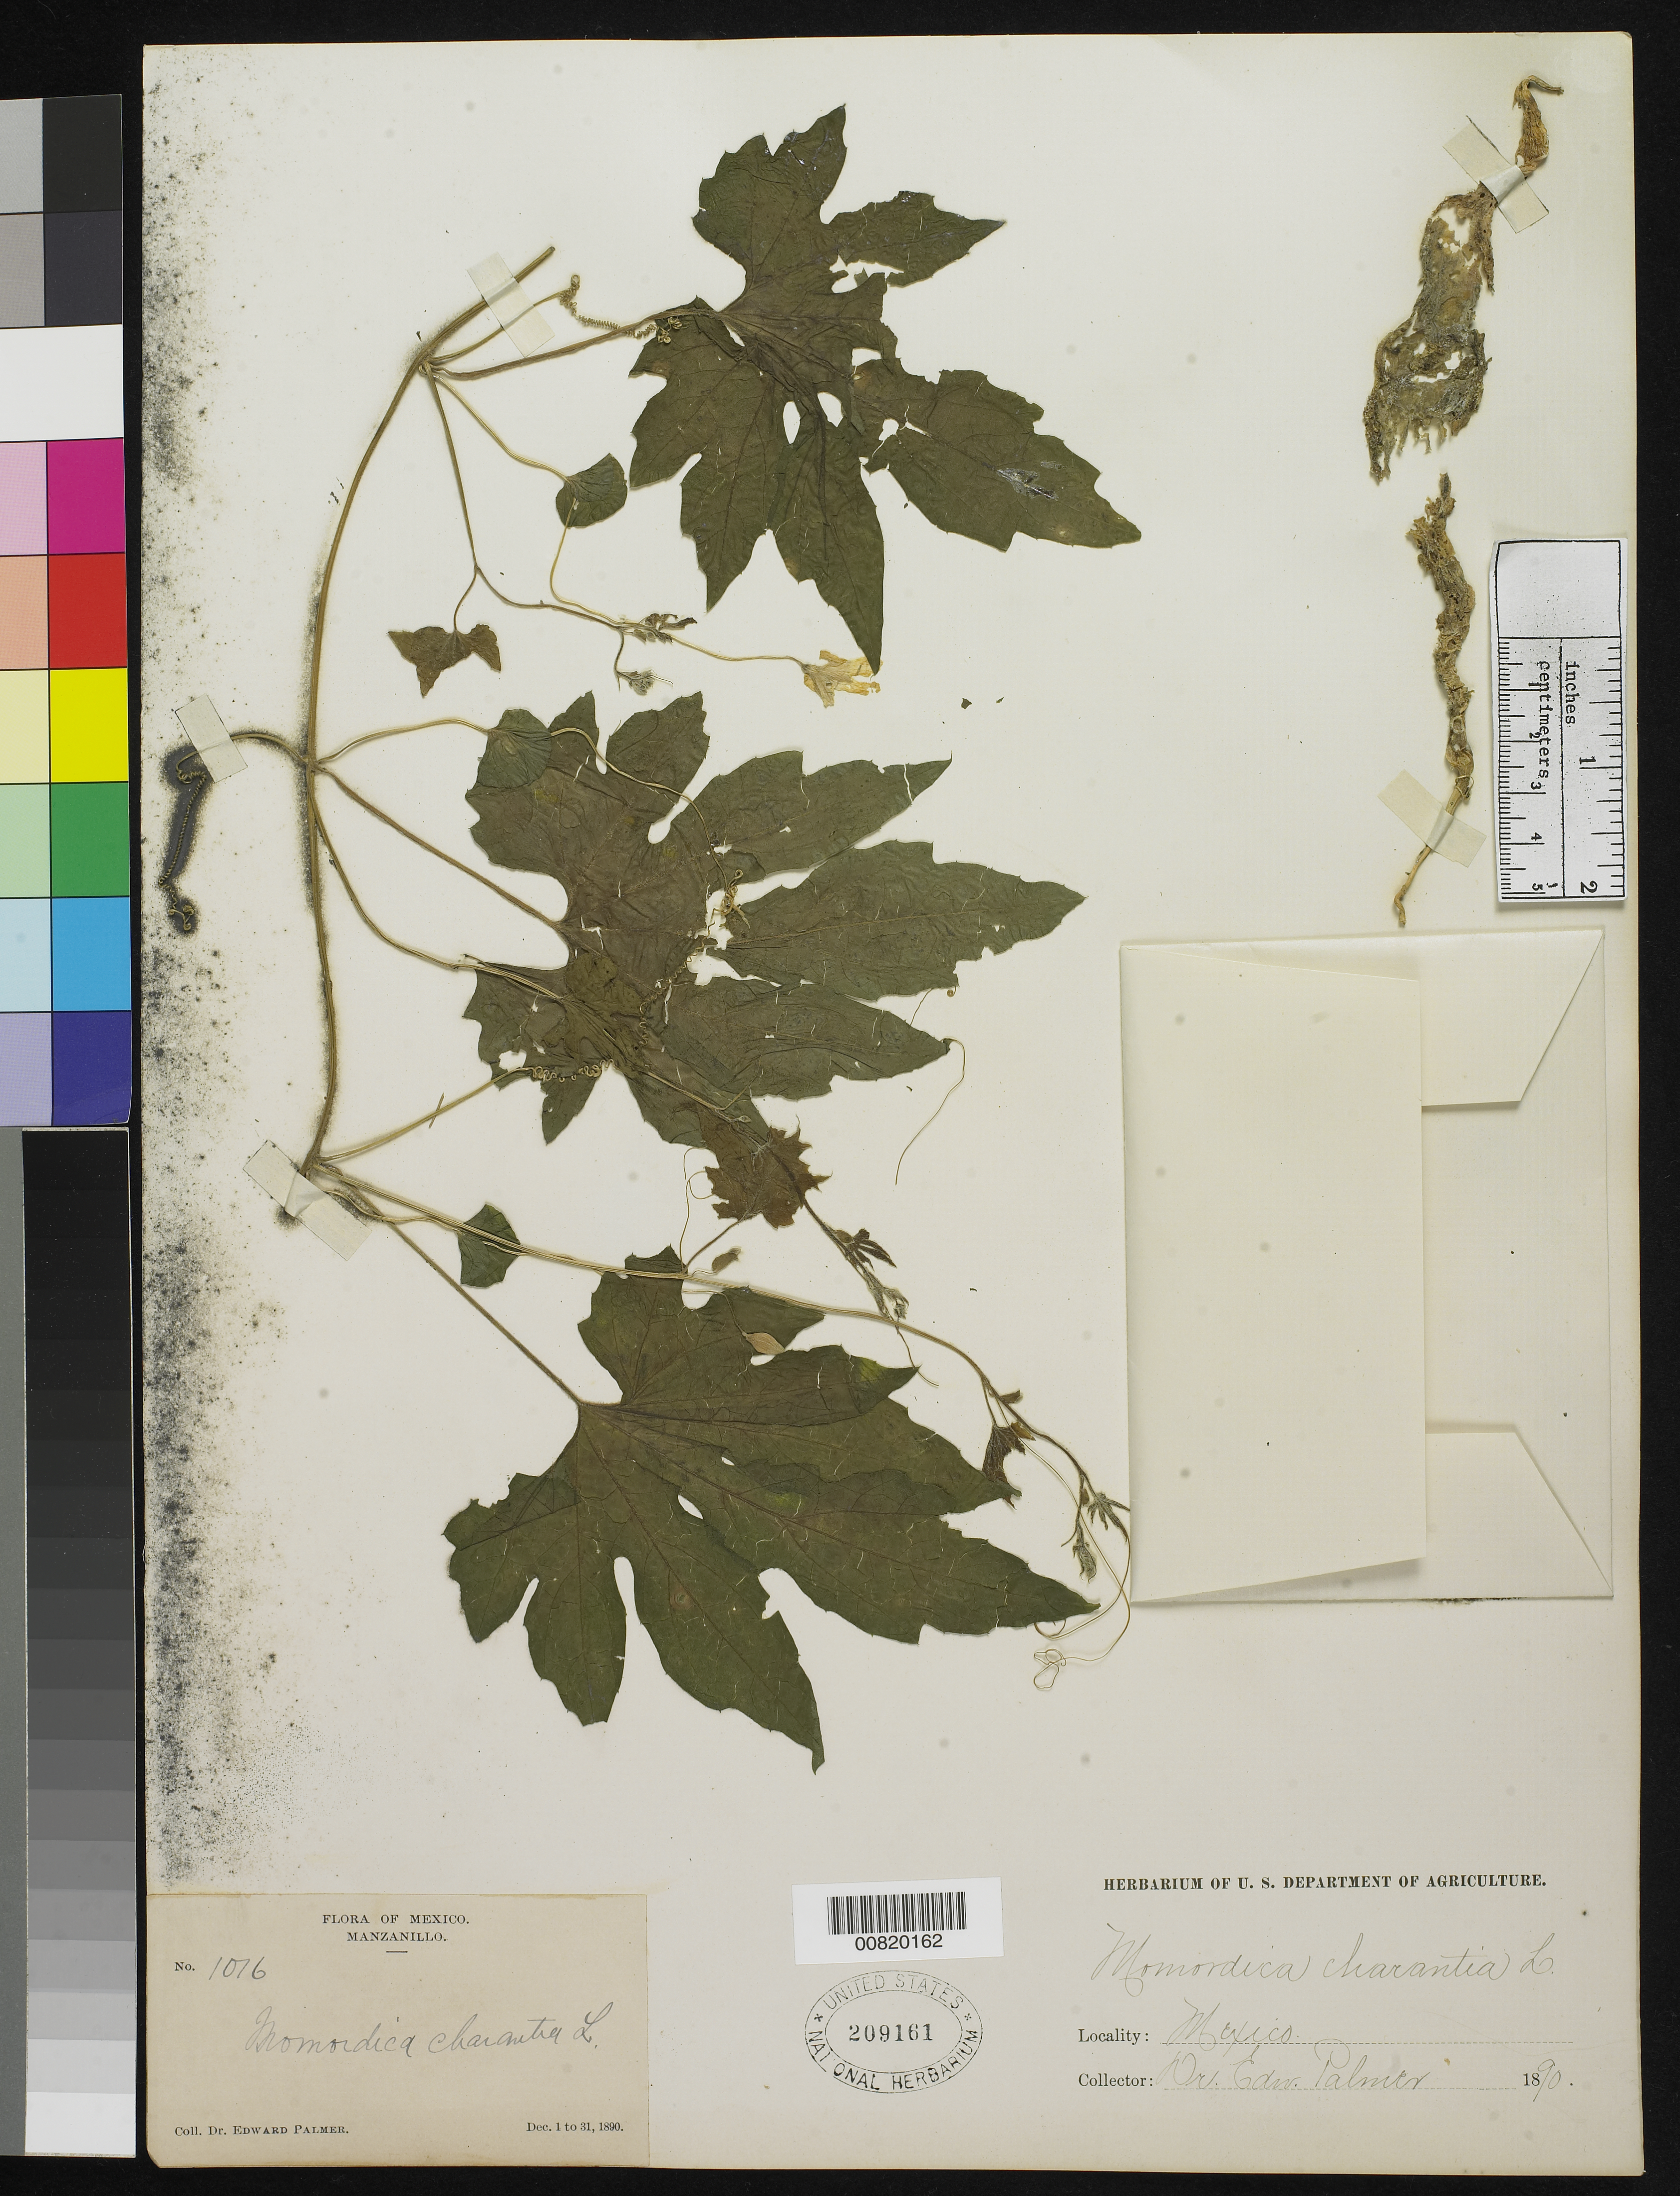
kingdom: Plantae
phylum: Tracheophyta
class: Magnoliopsida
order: Cucurbitales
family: Cucurbitaceae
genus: Momordica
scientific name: Momordica charantia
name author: L.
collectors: E. Palmer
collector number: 1076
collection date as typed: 01 Dec 1890 to 31 Dec 1890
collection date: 1890-12-01/1890-12-31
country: Mexico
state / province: Colima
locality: Manzanillo, Colima.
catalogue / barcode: US 209161